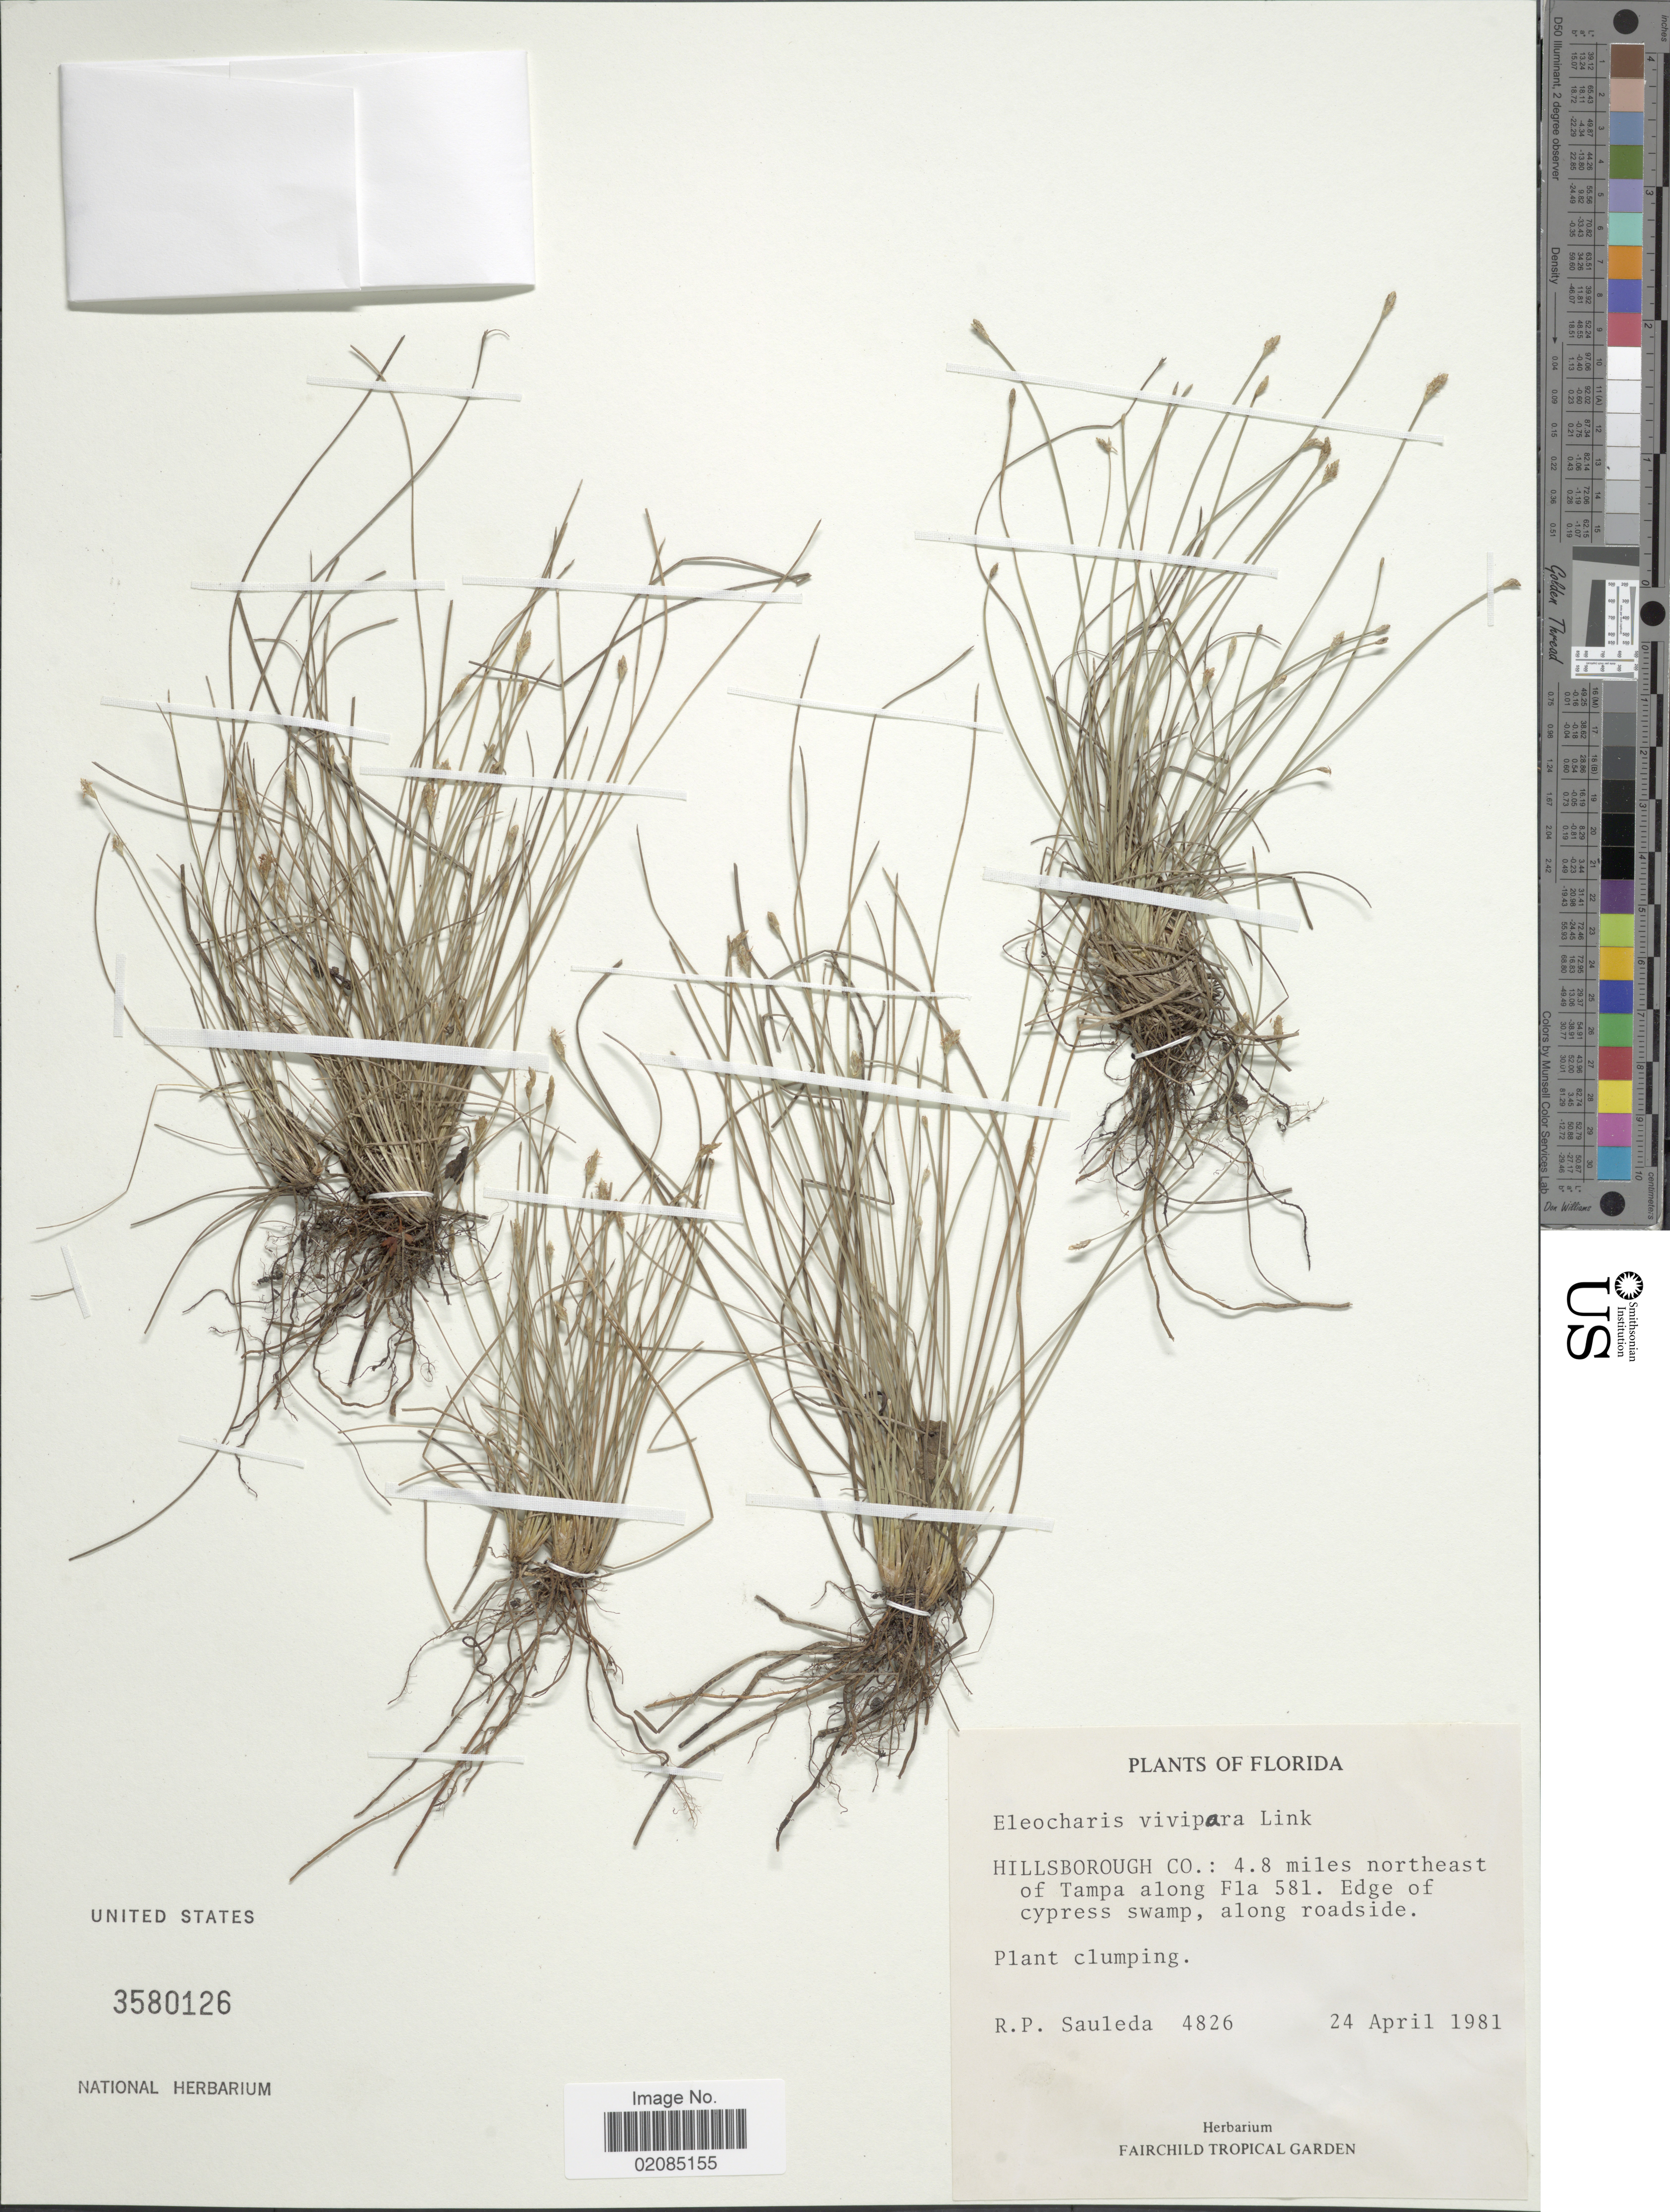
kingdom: Plantae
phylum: Tracheophyta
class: Liliopsida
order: Poales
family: Cyperaceae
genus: Eleocharis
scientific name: Eleocharis vivipara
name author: Link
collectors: R. Sauleda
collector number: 4826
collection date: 1981-04-24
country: United States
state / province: Florida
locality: Hillsborough Co.: 4.8 miles northeast of Tampa along Fla 581, edge of cypress swamp, along roadside.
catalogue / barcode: US 3580126